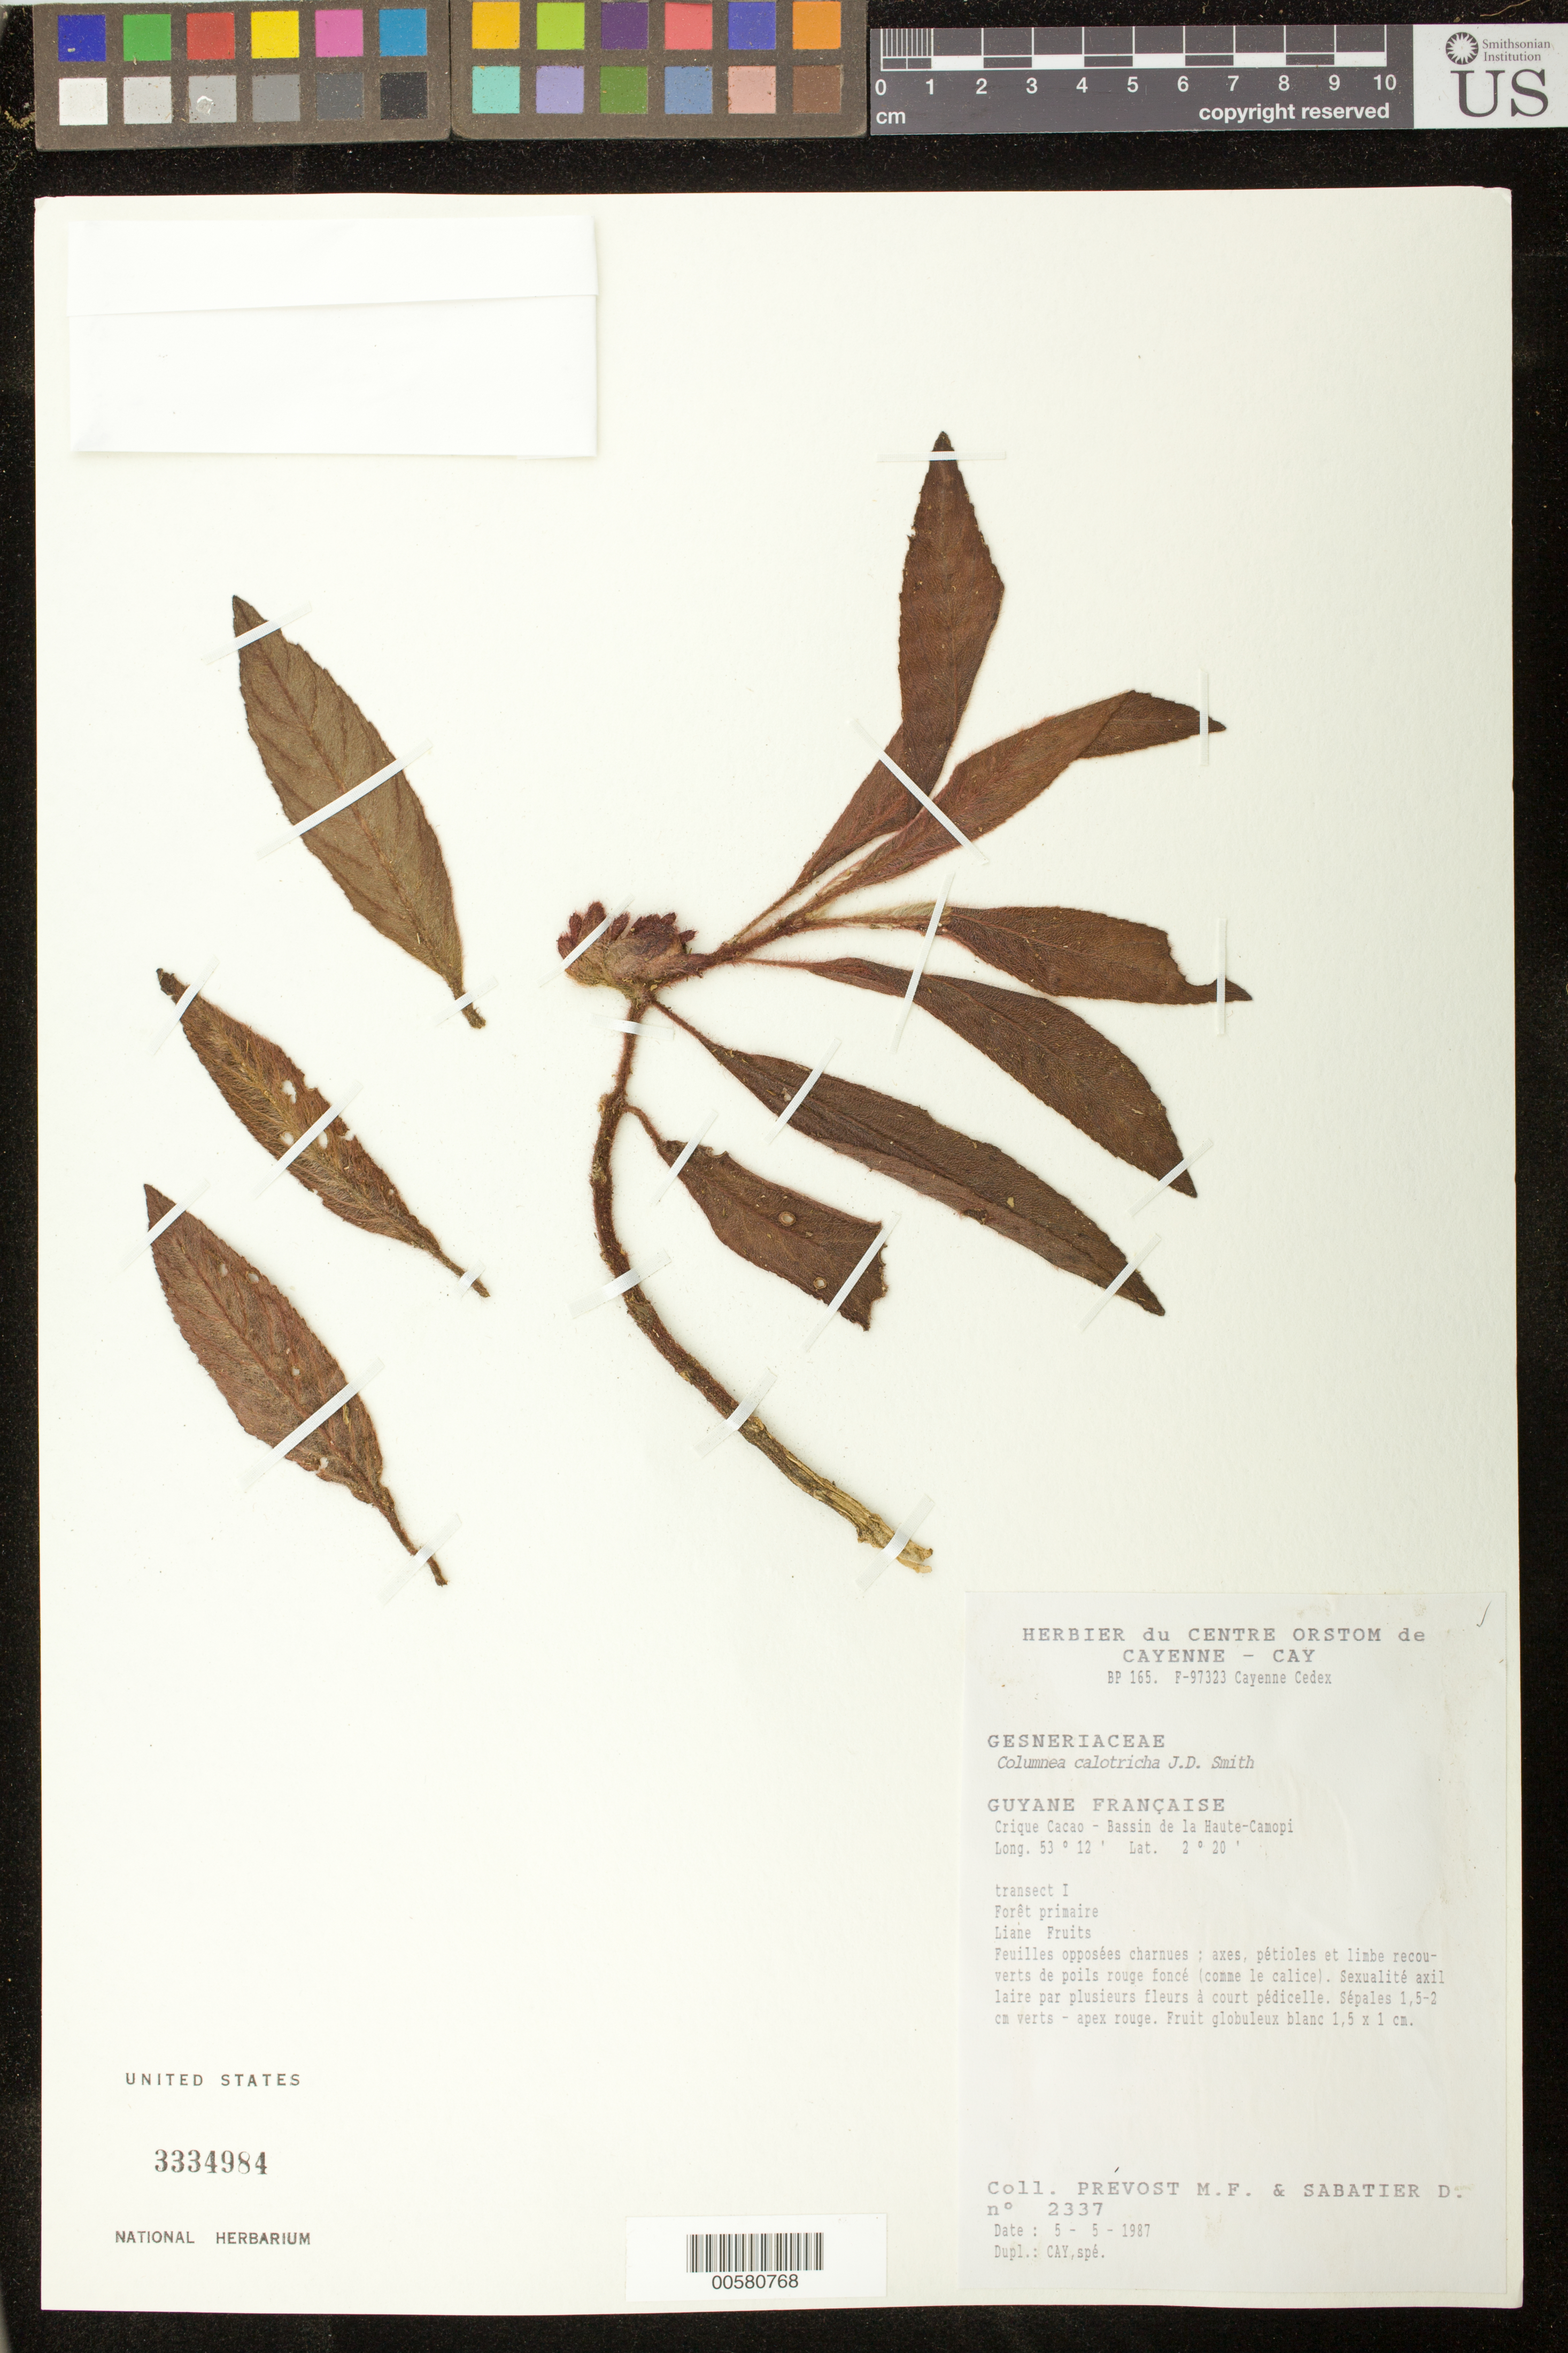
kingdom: Plantae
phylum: Tracheophyta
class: Magnoliopsida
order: Lamiales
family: Gesneriaceae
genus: Columnea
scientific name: Columnea calotricha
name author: Donn. Sm.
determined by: Skog, Laurence E.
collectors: M.-F. Prévost & D. Sabatier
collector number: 2337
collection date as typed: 05 May 1987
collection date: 1987-05-05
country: French Guiana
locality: Crique Cacao, bassin de la Haute-Camopi, transect I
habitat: Forêt primaire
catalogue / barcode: US 3334984